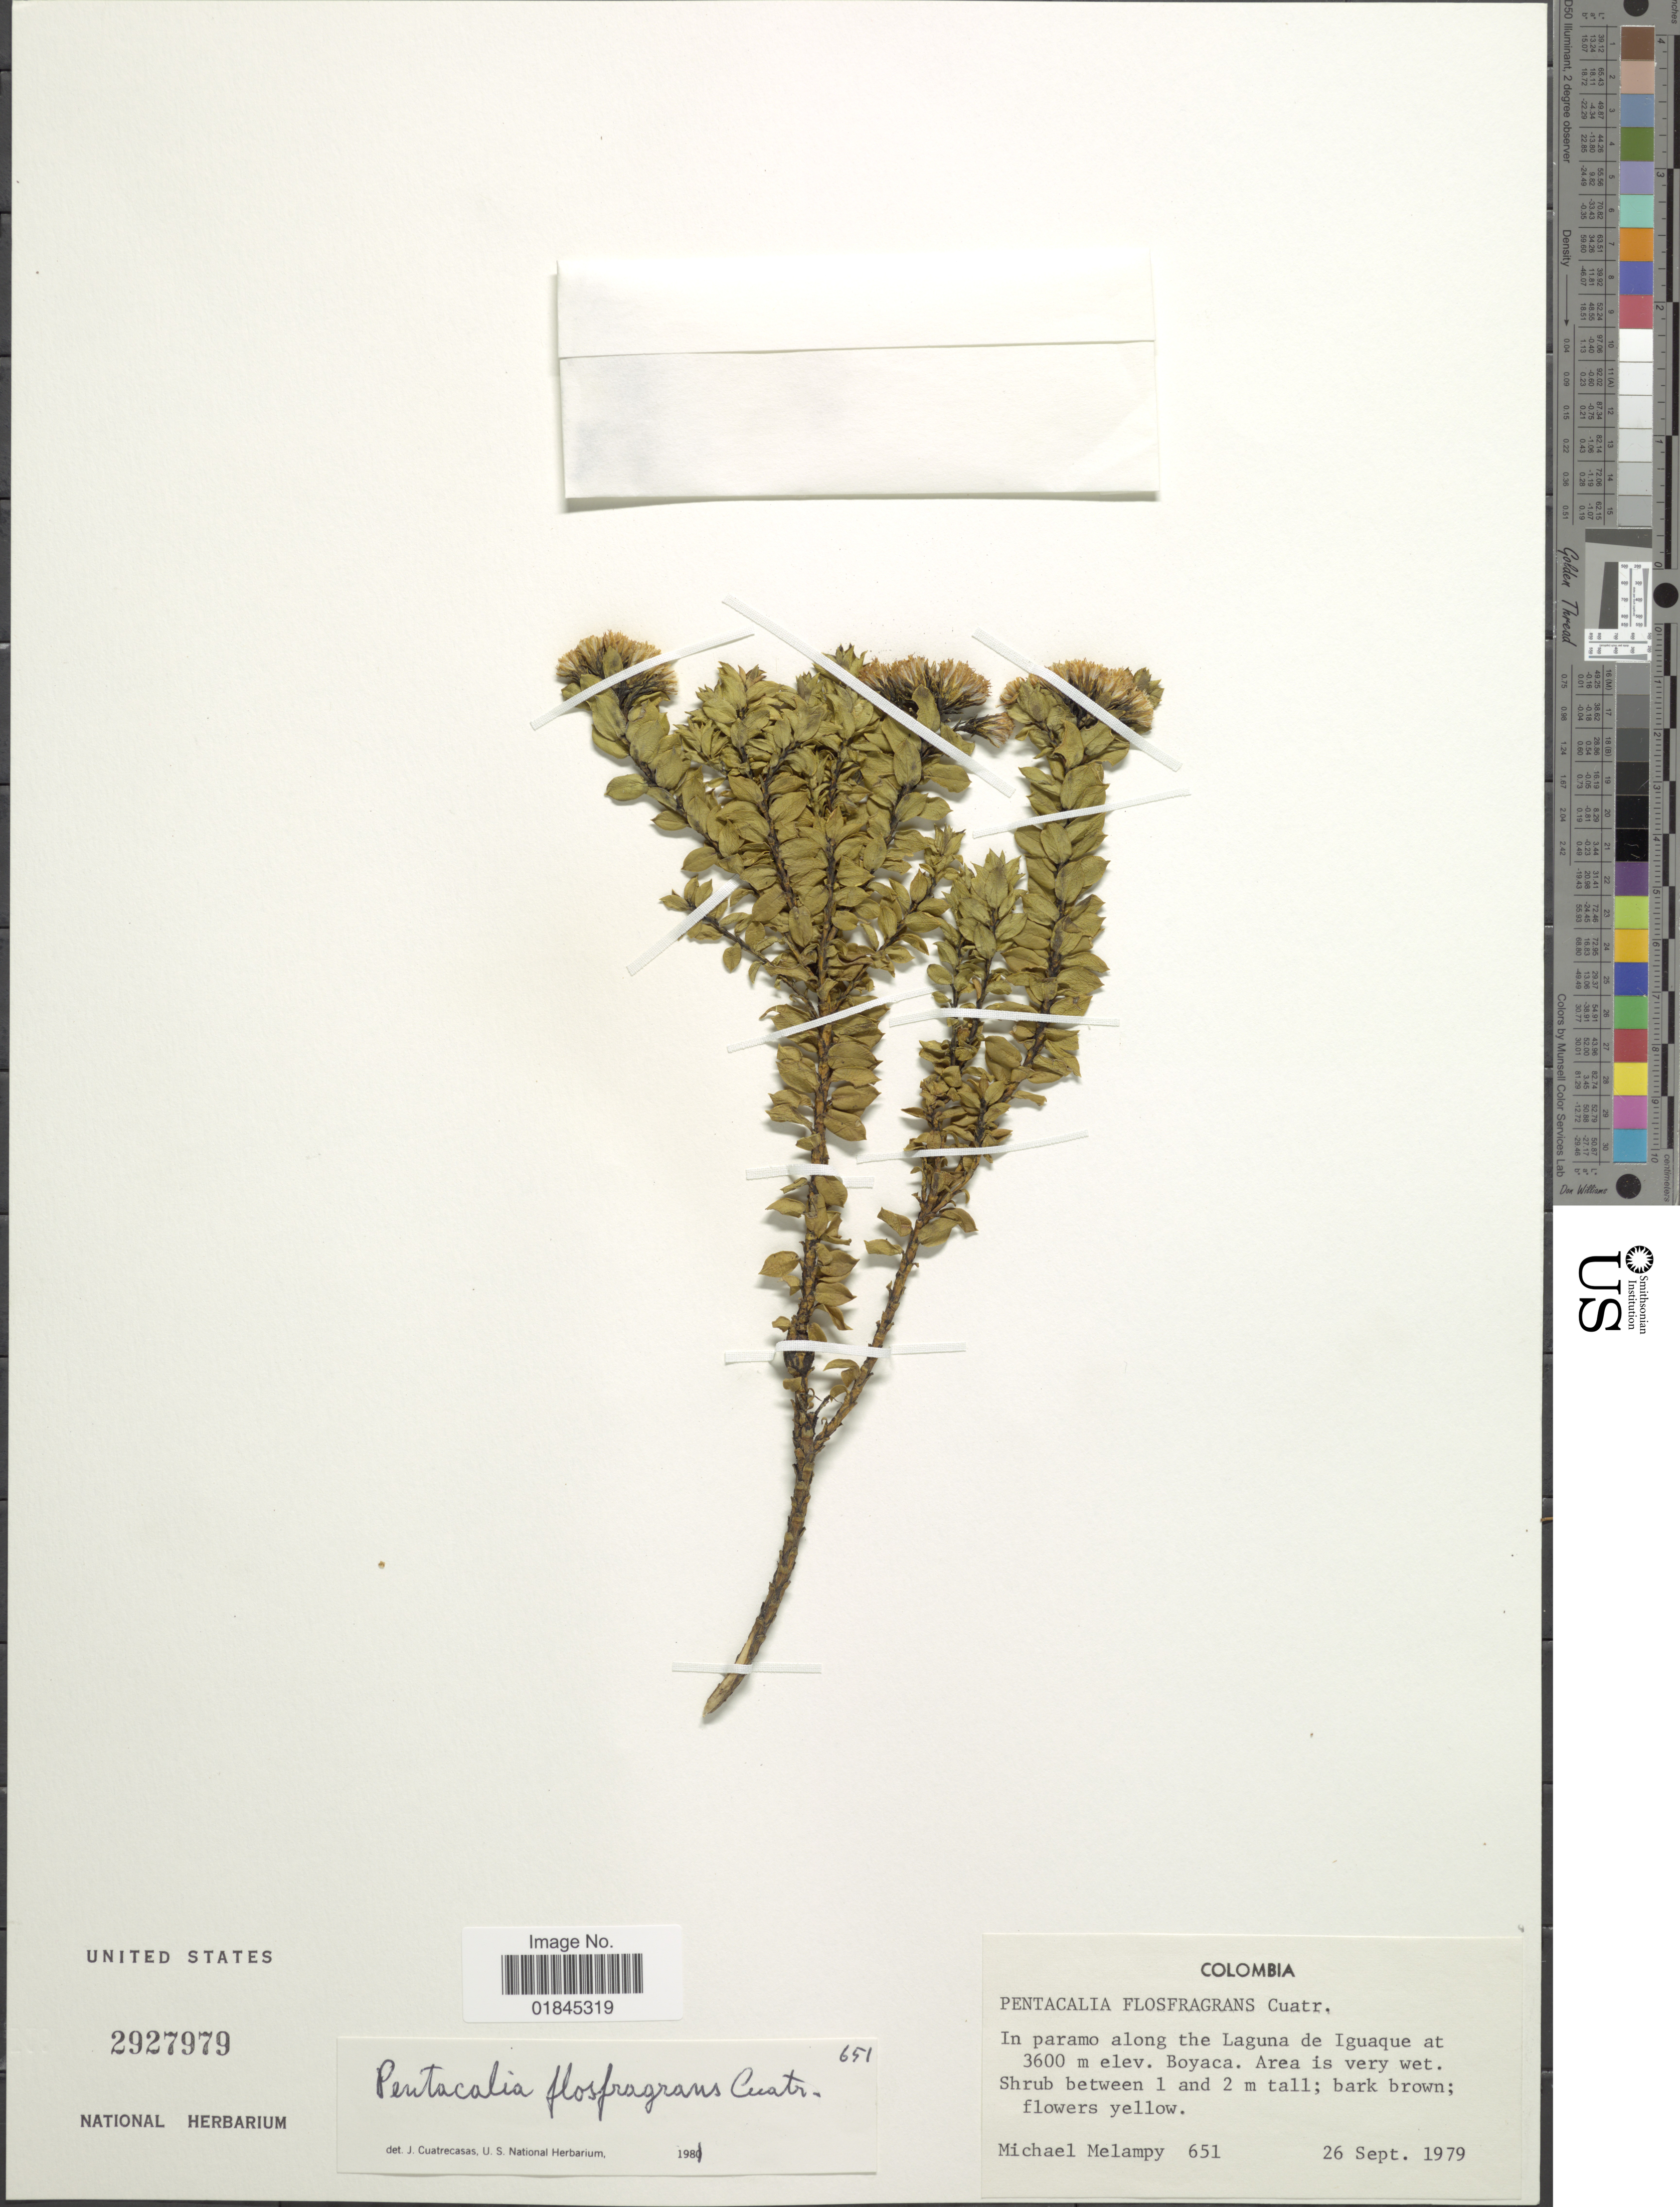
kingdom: Plantae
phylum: Tracheophyta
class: Magnoliopsida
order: Asterales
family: Asteraceae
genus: Pentacalia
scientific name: Pentacalia flosfragrans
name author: (Cuatrec.) Cuatrec.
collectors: M. Melampy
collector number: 651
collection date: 1979-09-26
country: Colombia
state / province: Boyacá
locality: In paramo along the Laguna de Iguaque, Boyaca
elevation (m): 3600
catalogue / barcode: US 2927979